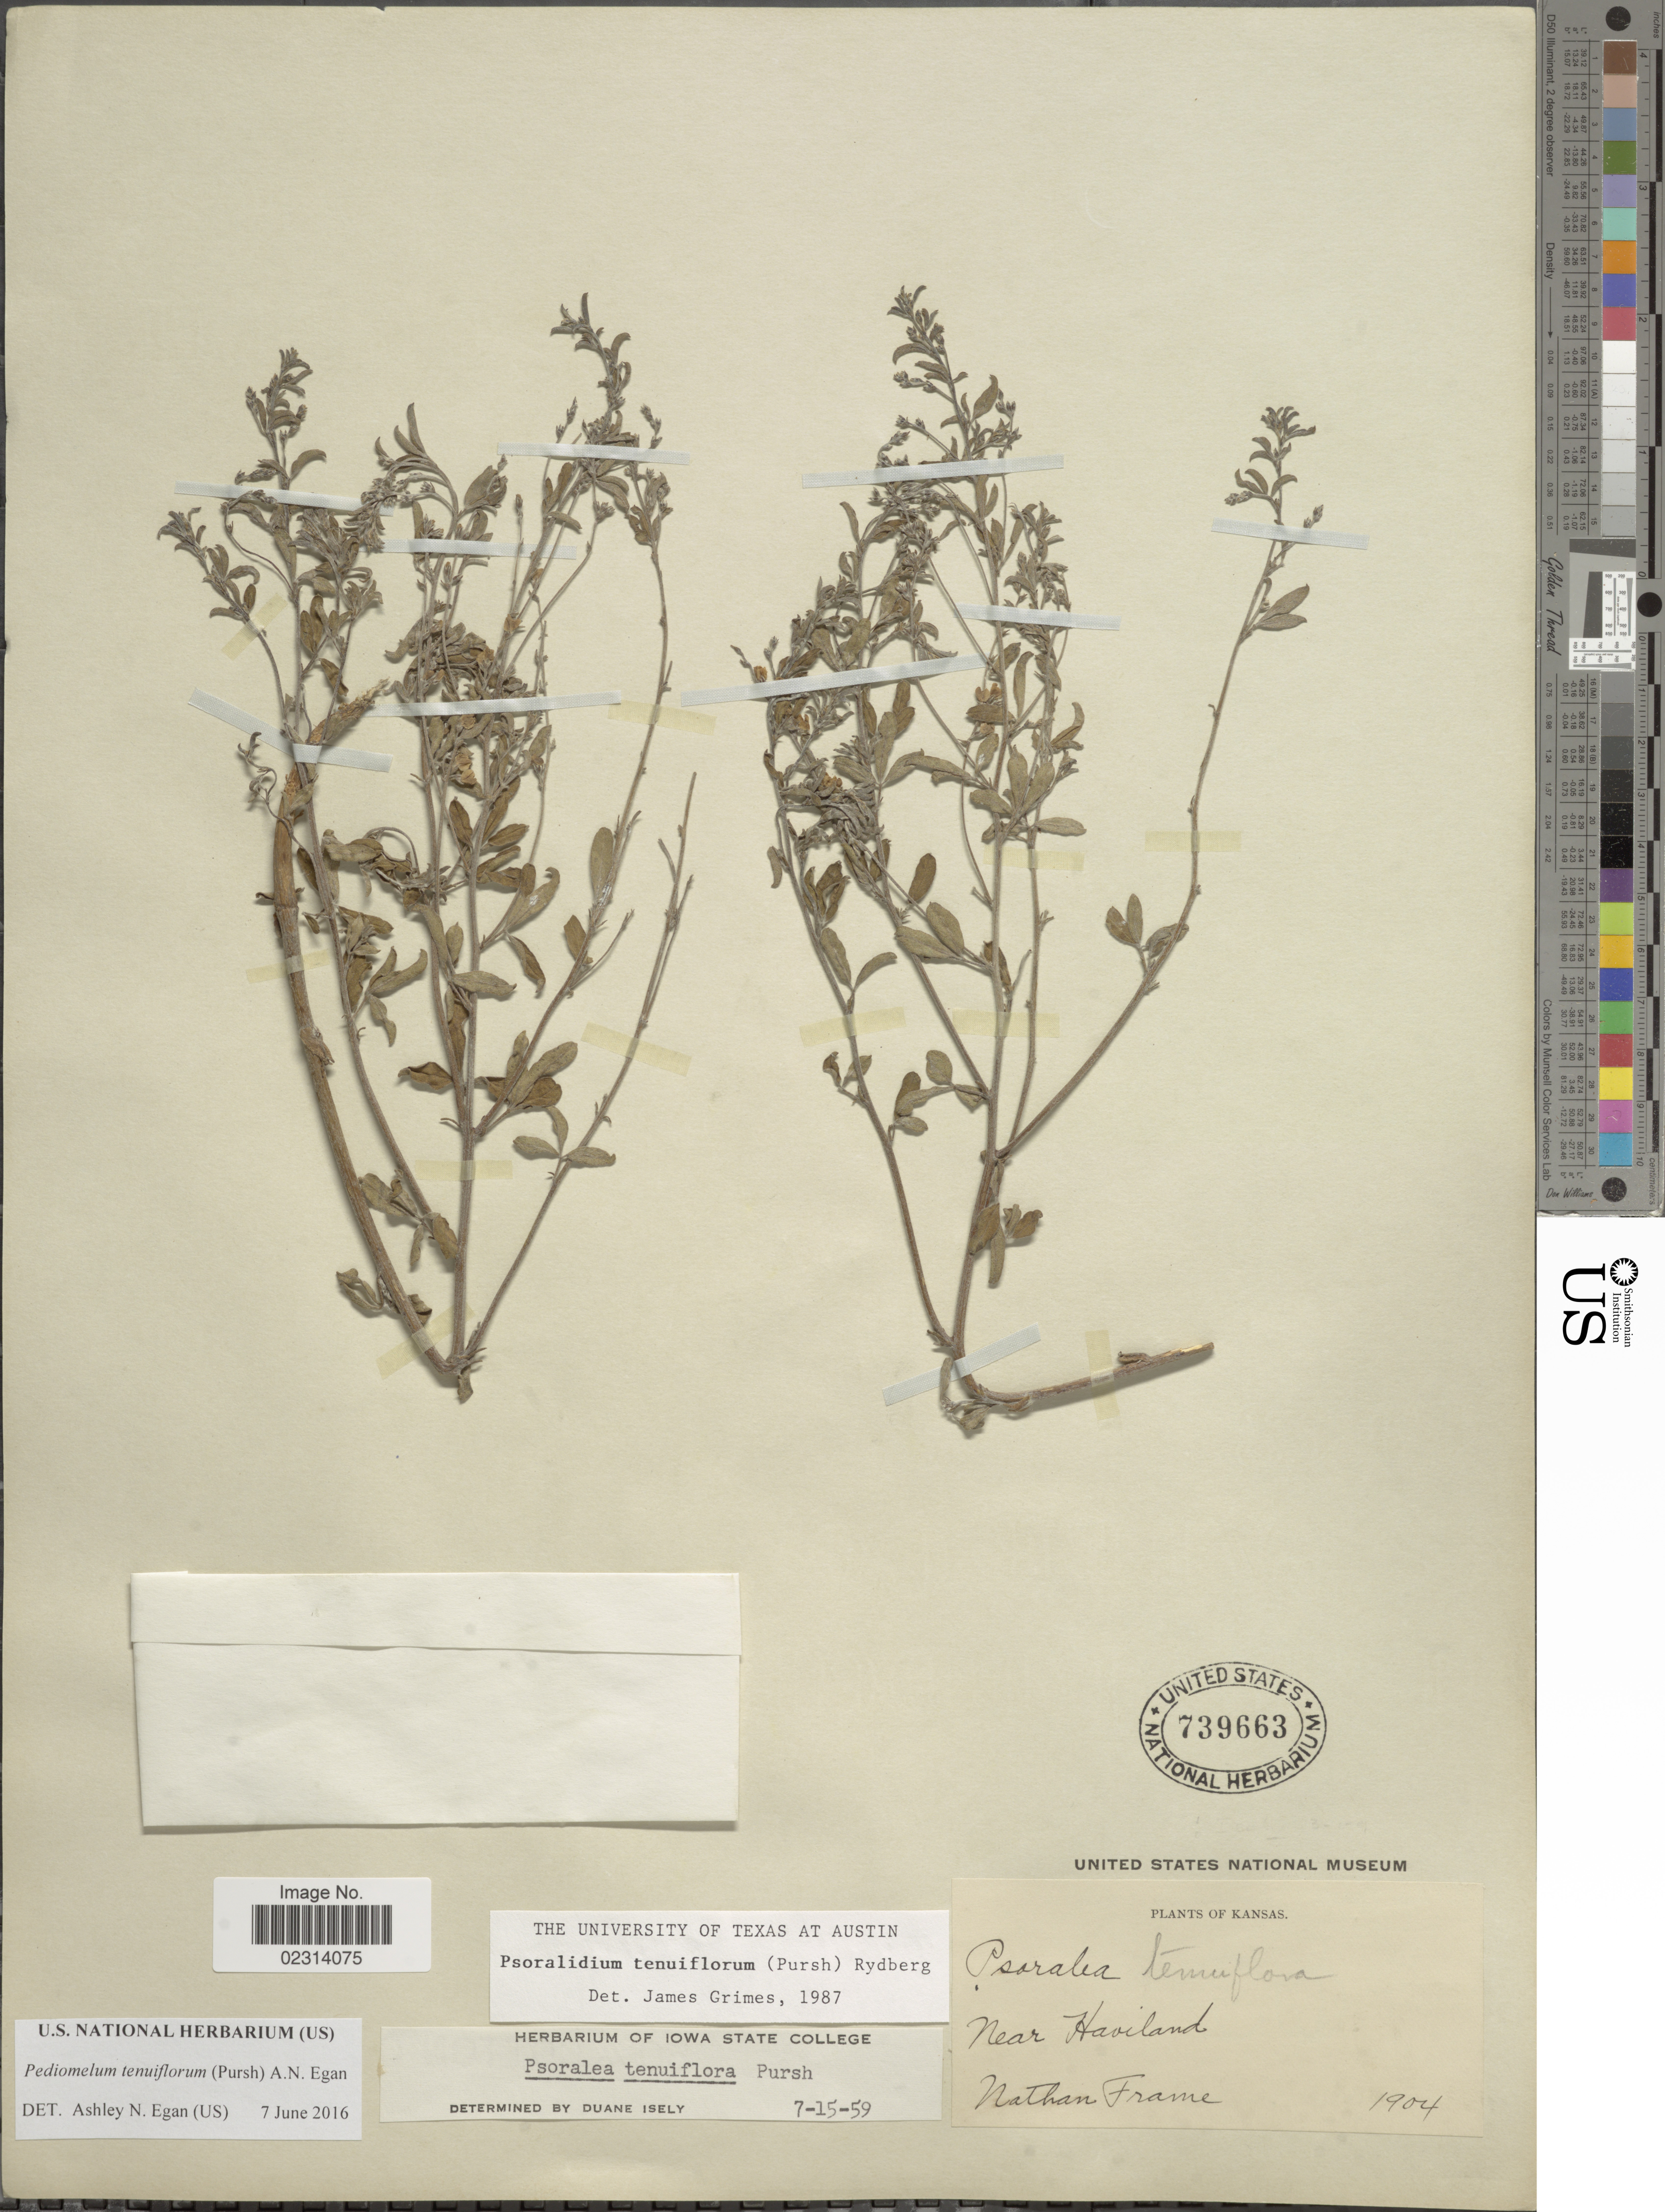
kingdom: Plantae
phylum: Tracheophyta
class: Magnoliopsida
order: Fabales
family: Fabaceae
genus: Psoralidium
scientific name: Psoralidium tenuiflorum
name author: (Pursh) Rydb.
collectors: N. Frame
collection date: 1904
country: United States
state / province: Kansas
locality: Near Haviland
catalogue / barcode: US 739663